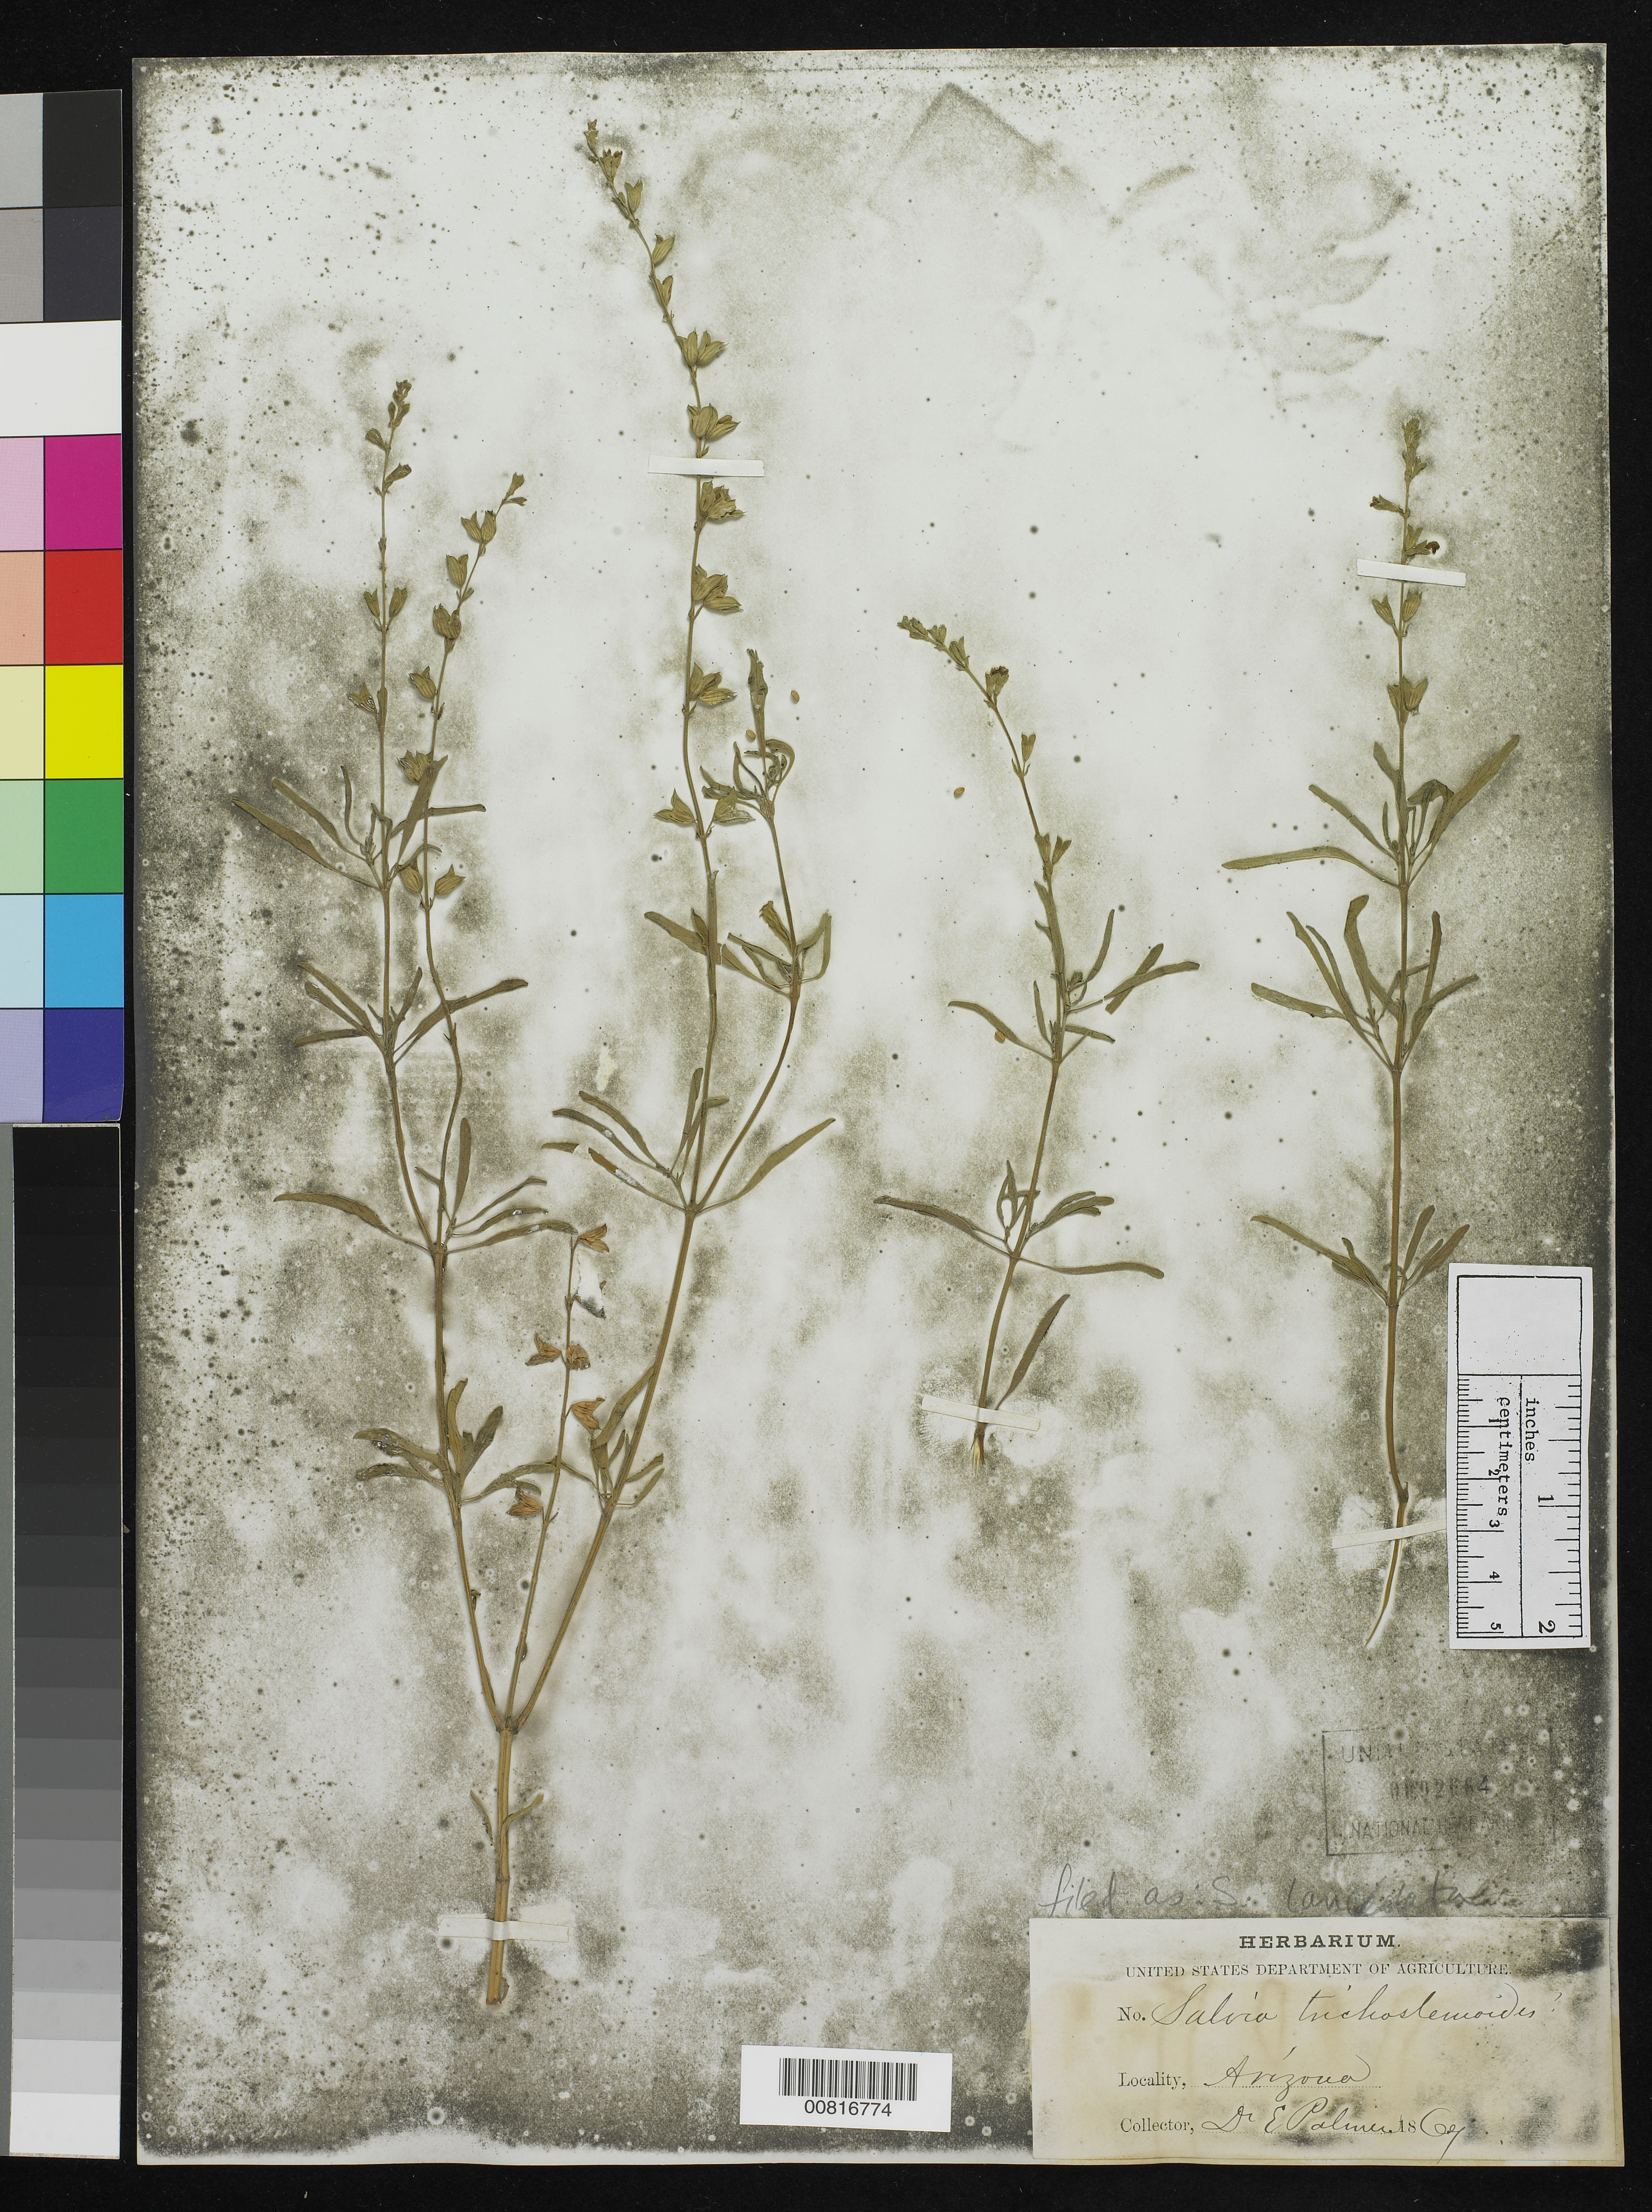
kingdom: Plantae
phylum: Tracheophyta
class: Magnoliopsida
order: Lamiales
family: Lamiaceae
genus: Salvia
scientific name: Salvia lanceolata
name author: Brouss.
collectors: E. Palmer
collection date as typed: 1867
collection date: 1867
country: United States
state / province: Arizona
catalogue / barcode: US 92664